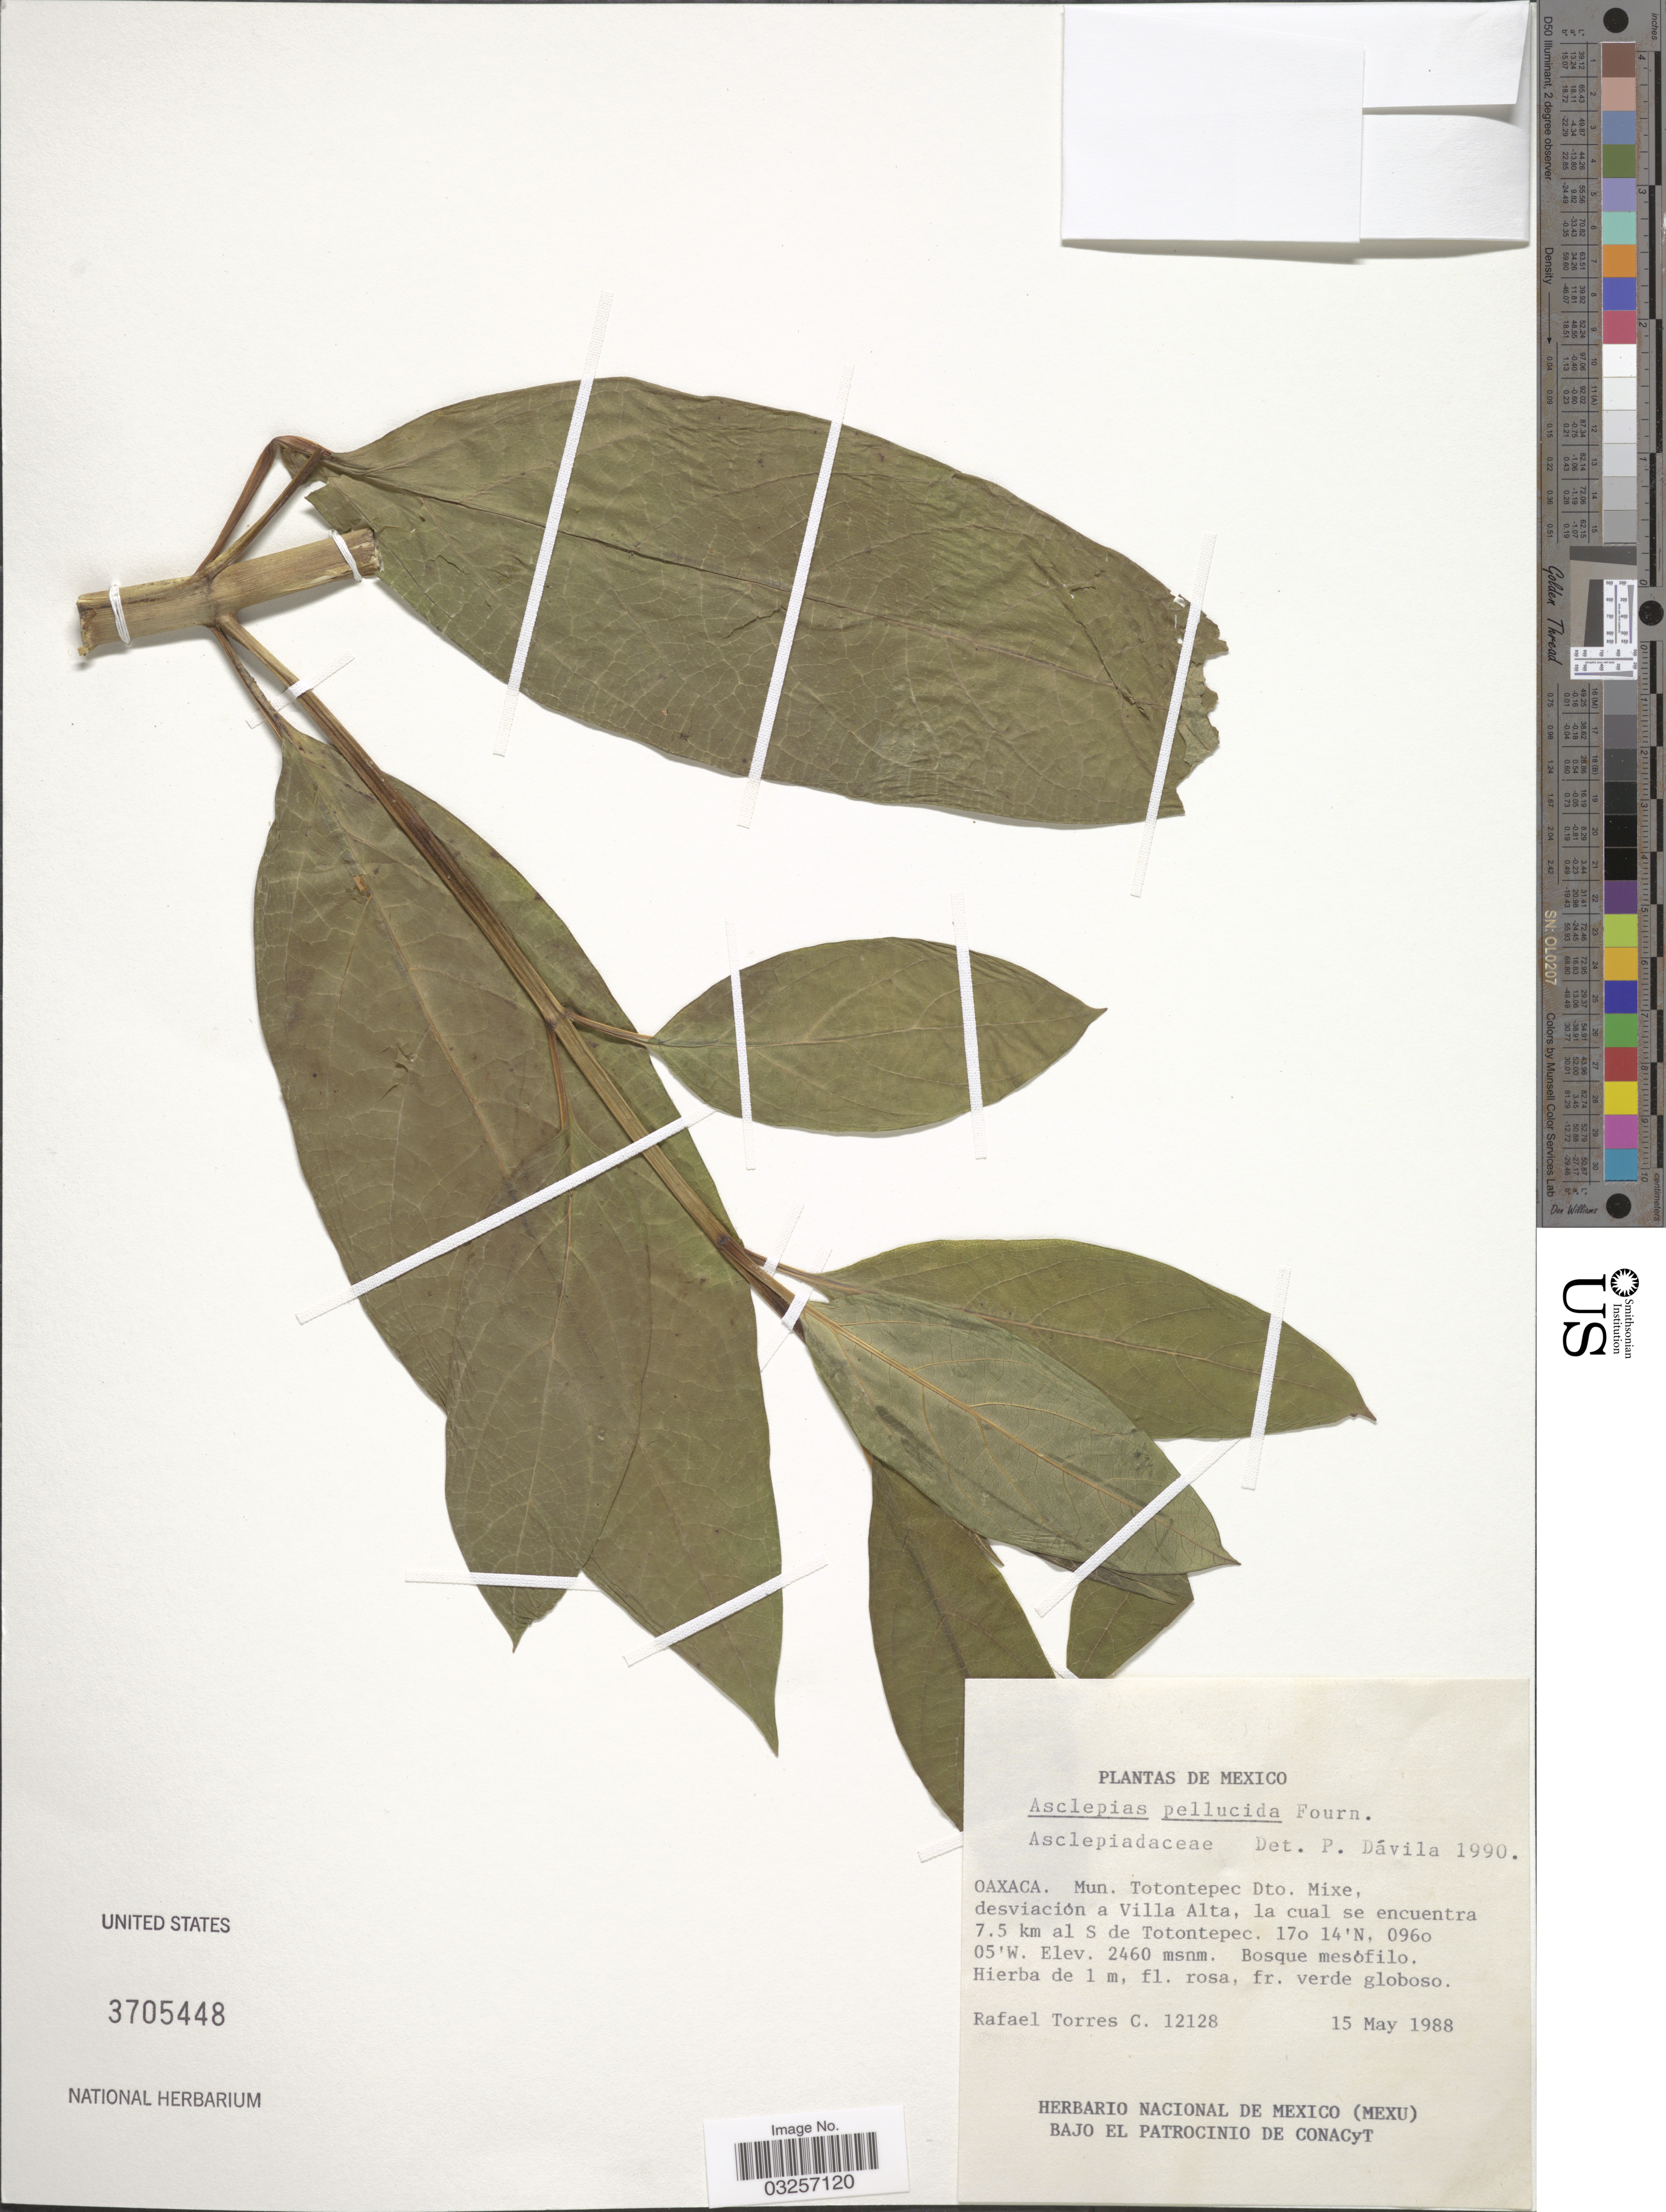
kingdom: Plantae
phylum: Tracheophyta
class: Magnoliopsida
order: Gentianales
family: Apocynaceae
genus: Asclepias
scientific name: Asclepias pellucida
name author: E. Fourn.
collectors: R. Torres C.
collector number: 12128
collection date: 1988-05-15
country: Mexico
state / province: Oaxaca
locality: Mun. Totontepec Dto. Mixe, desviación a Villa Alta, la cual se encuentra 7.5 km al S de Totontepec.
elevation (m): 2460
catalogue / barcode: US 3705448